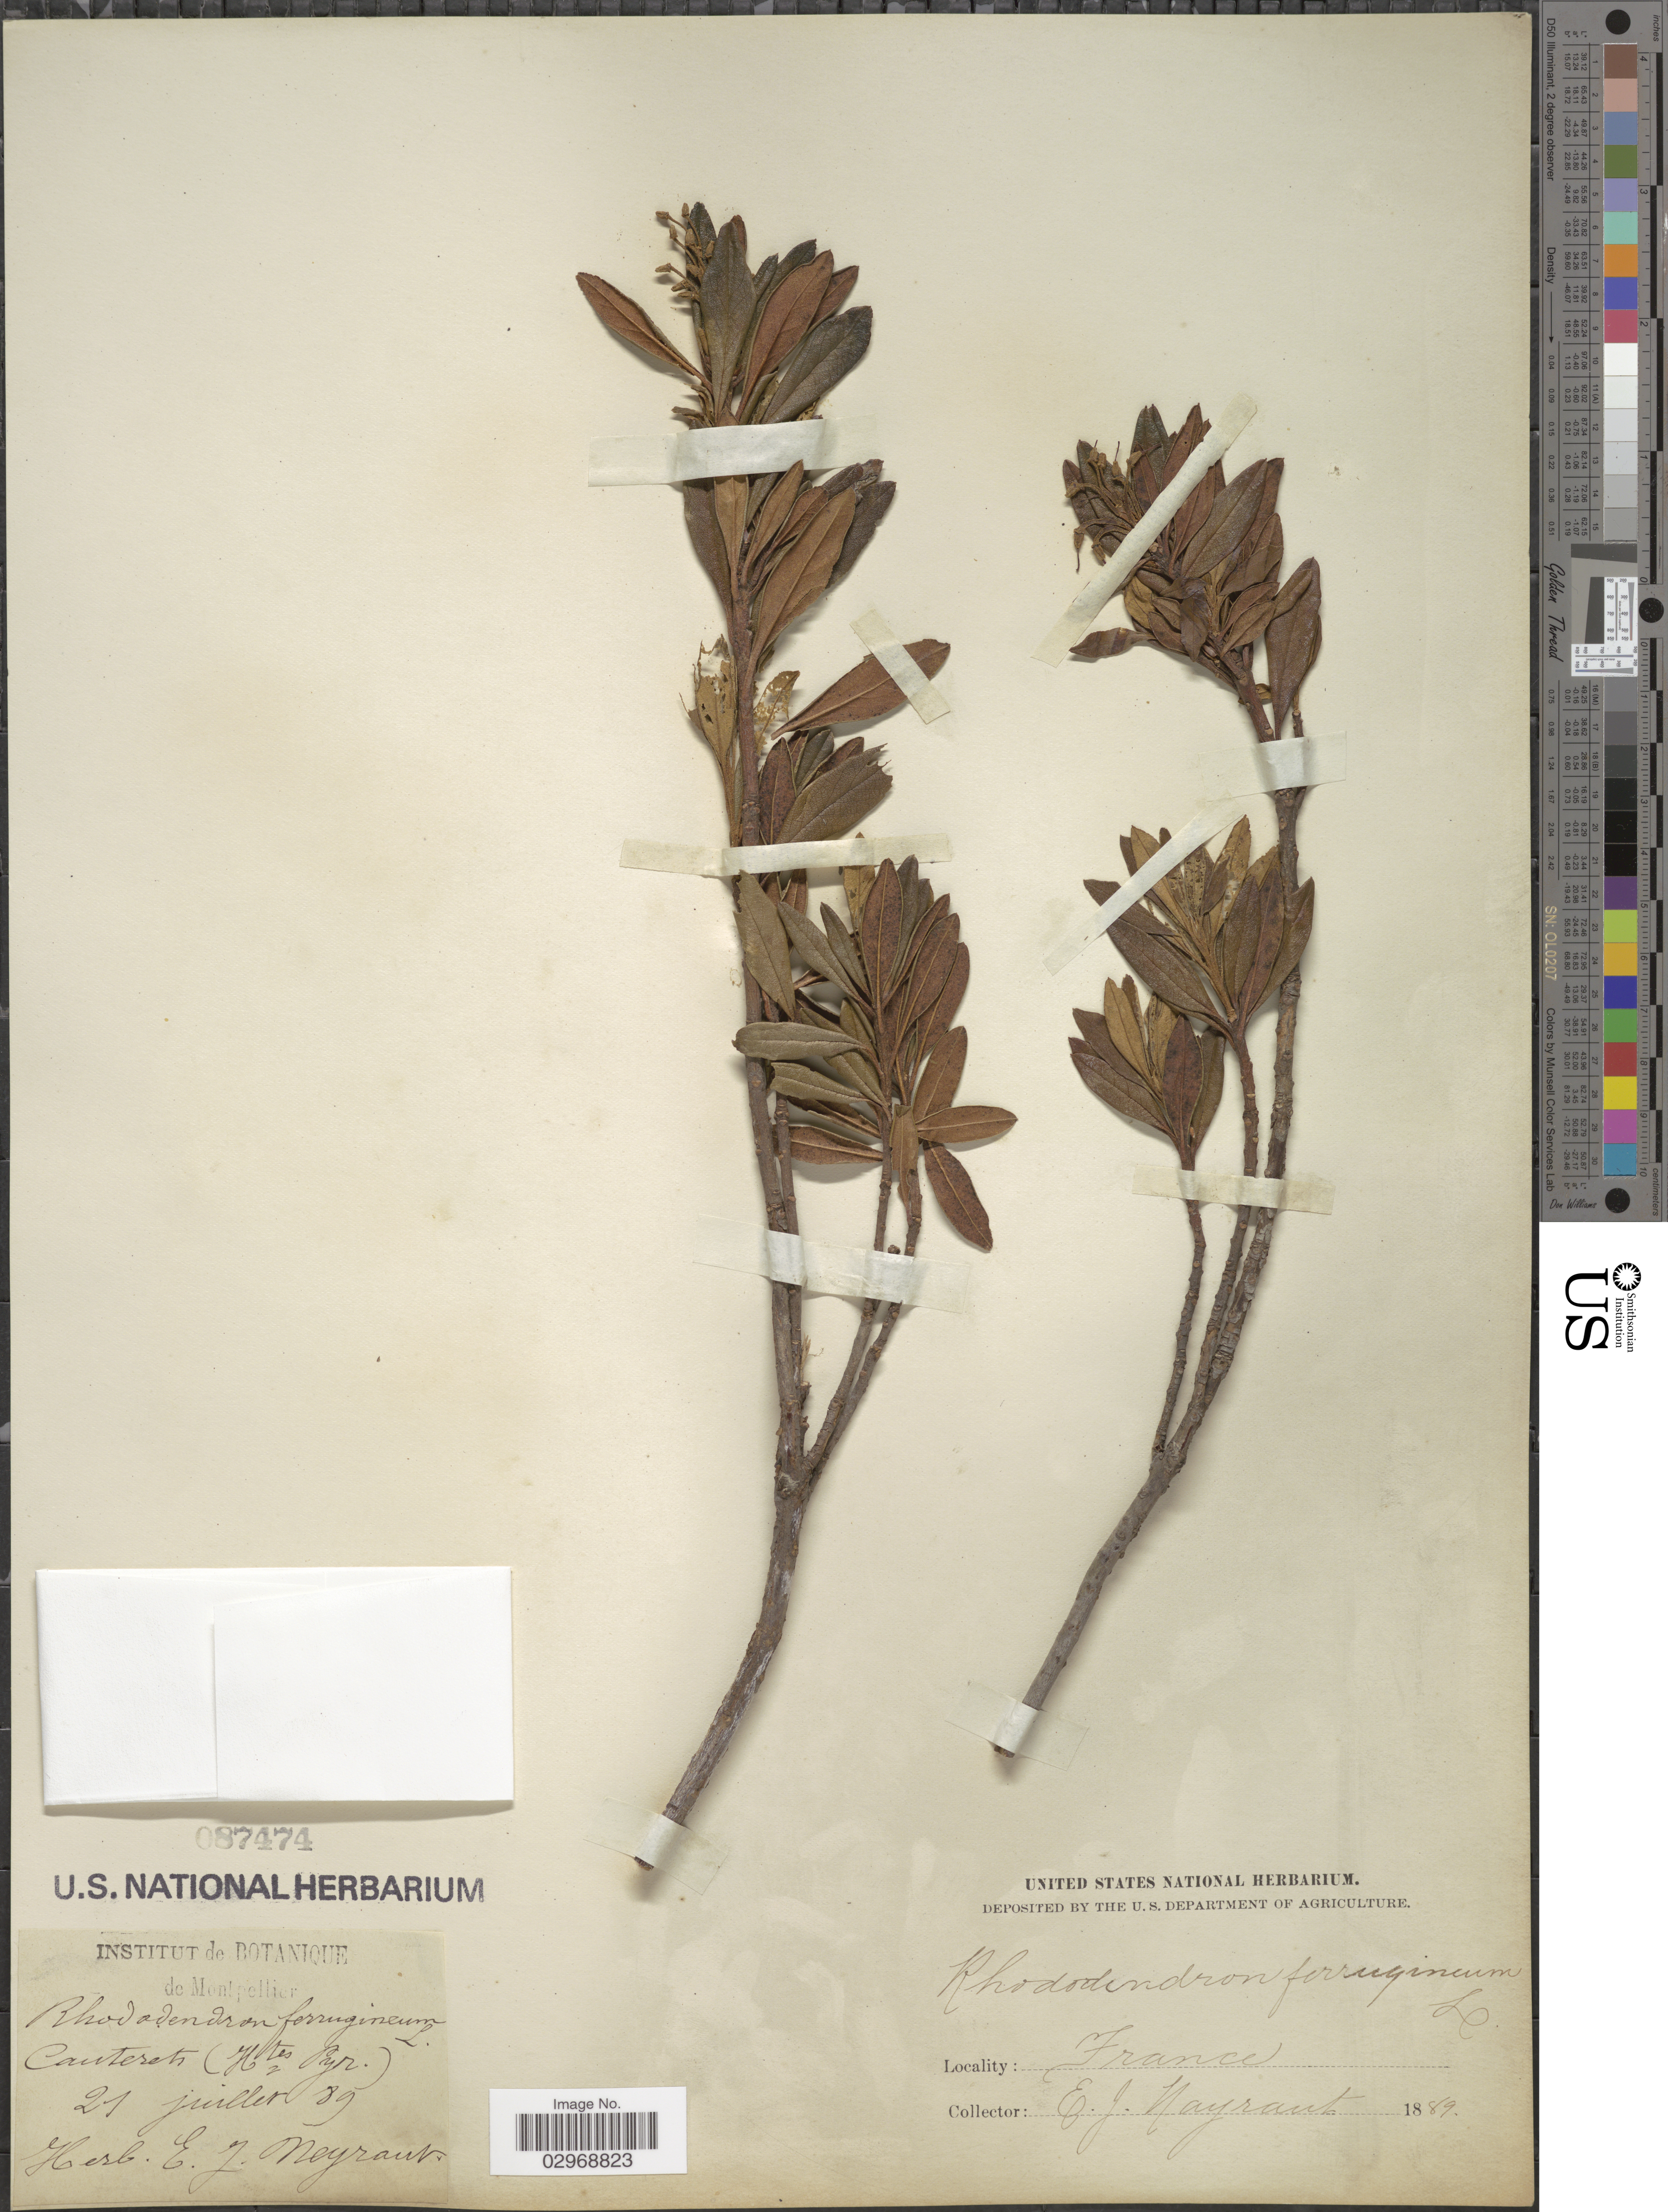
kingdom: Plantae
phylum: Tracheophyta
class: Magnoliopsida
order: Ericales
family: Ericaceae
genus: Rhododendron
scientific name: Rhododendron ferrugineum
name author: L.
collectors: E. Neyraut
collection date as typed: Transcribed d/m/y: 21/7/89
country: France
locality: Canterets (Htes Pyr.).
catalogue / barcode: US 87474